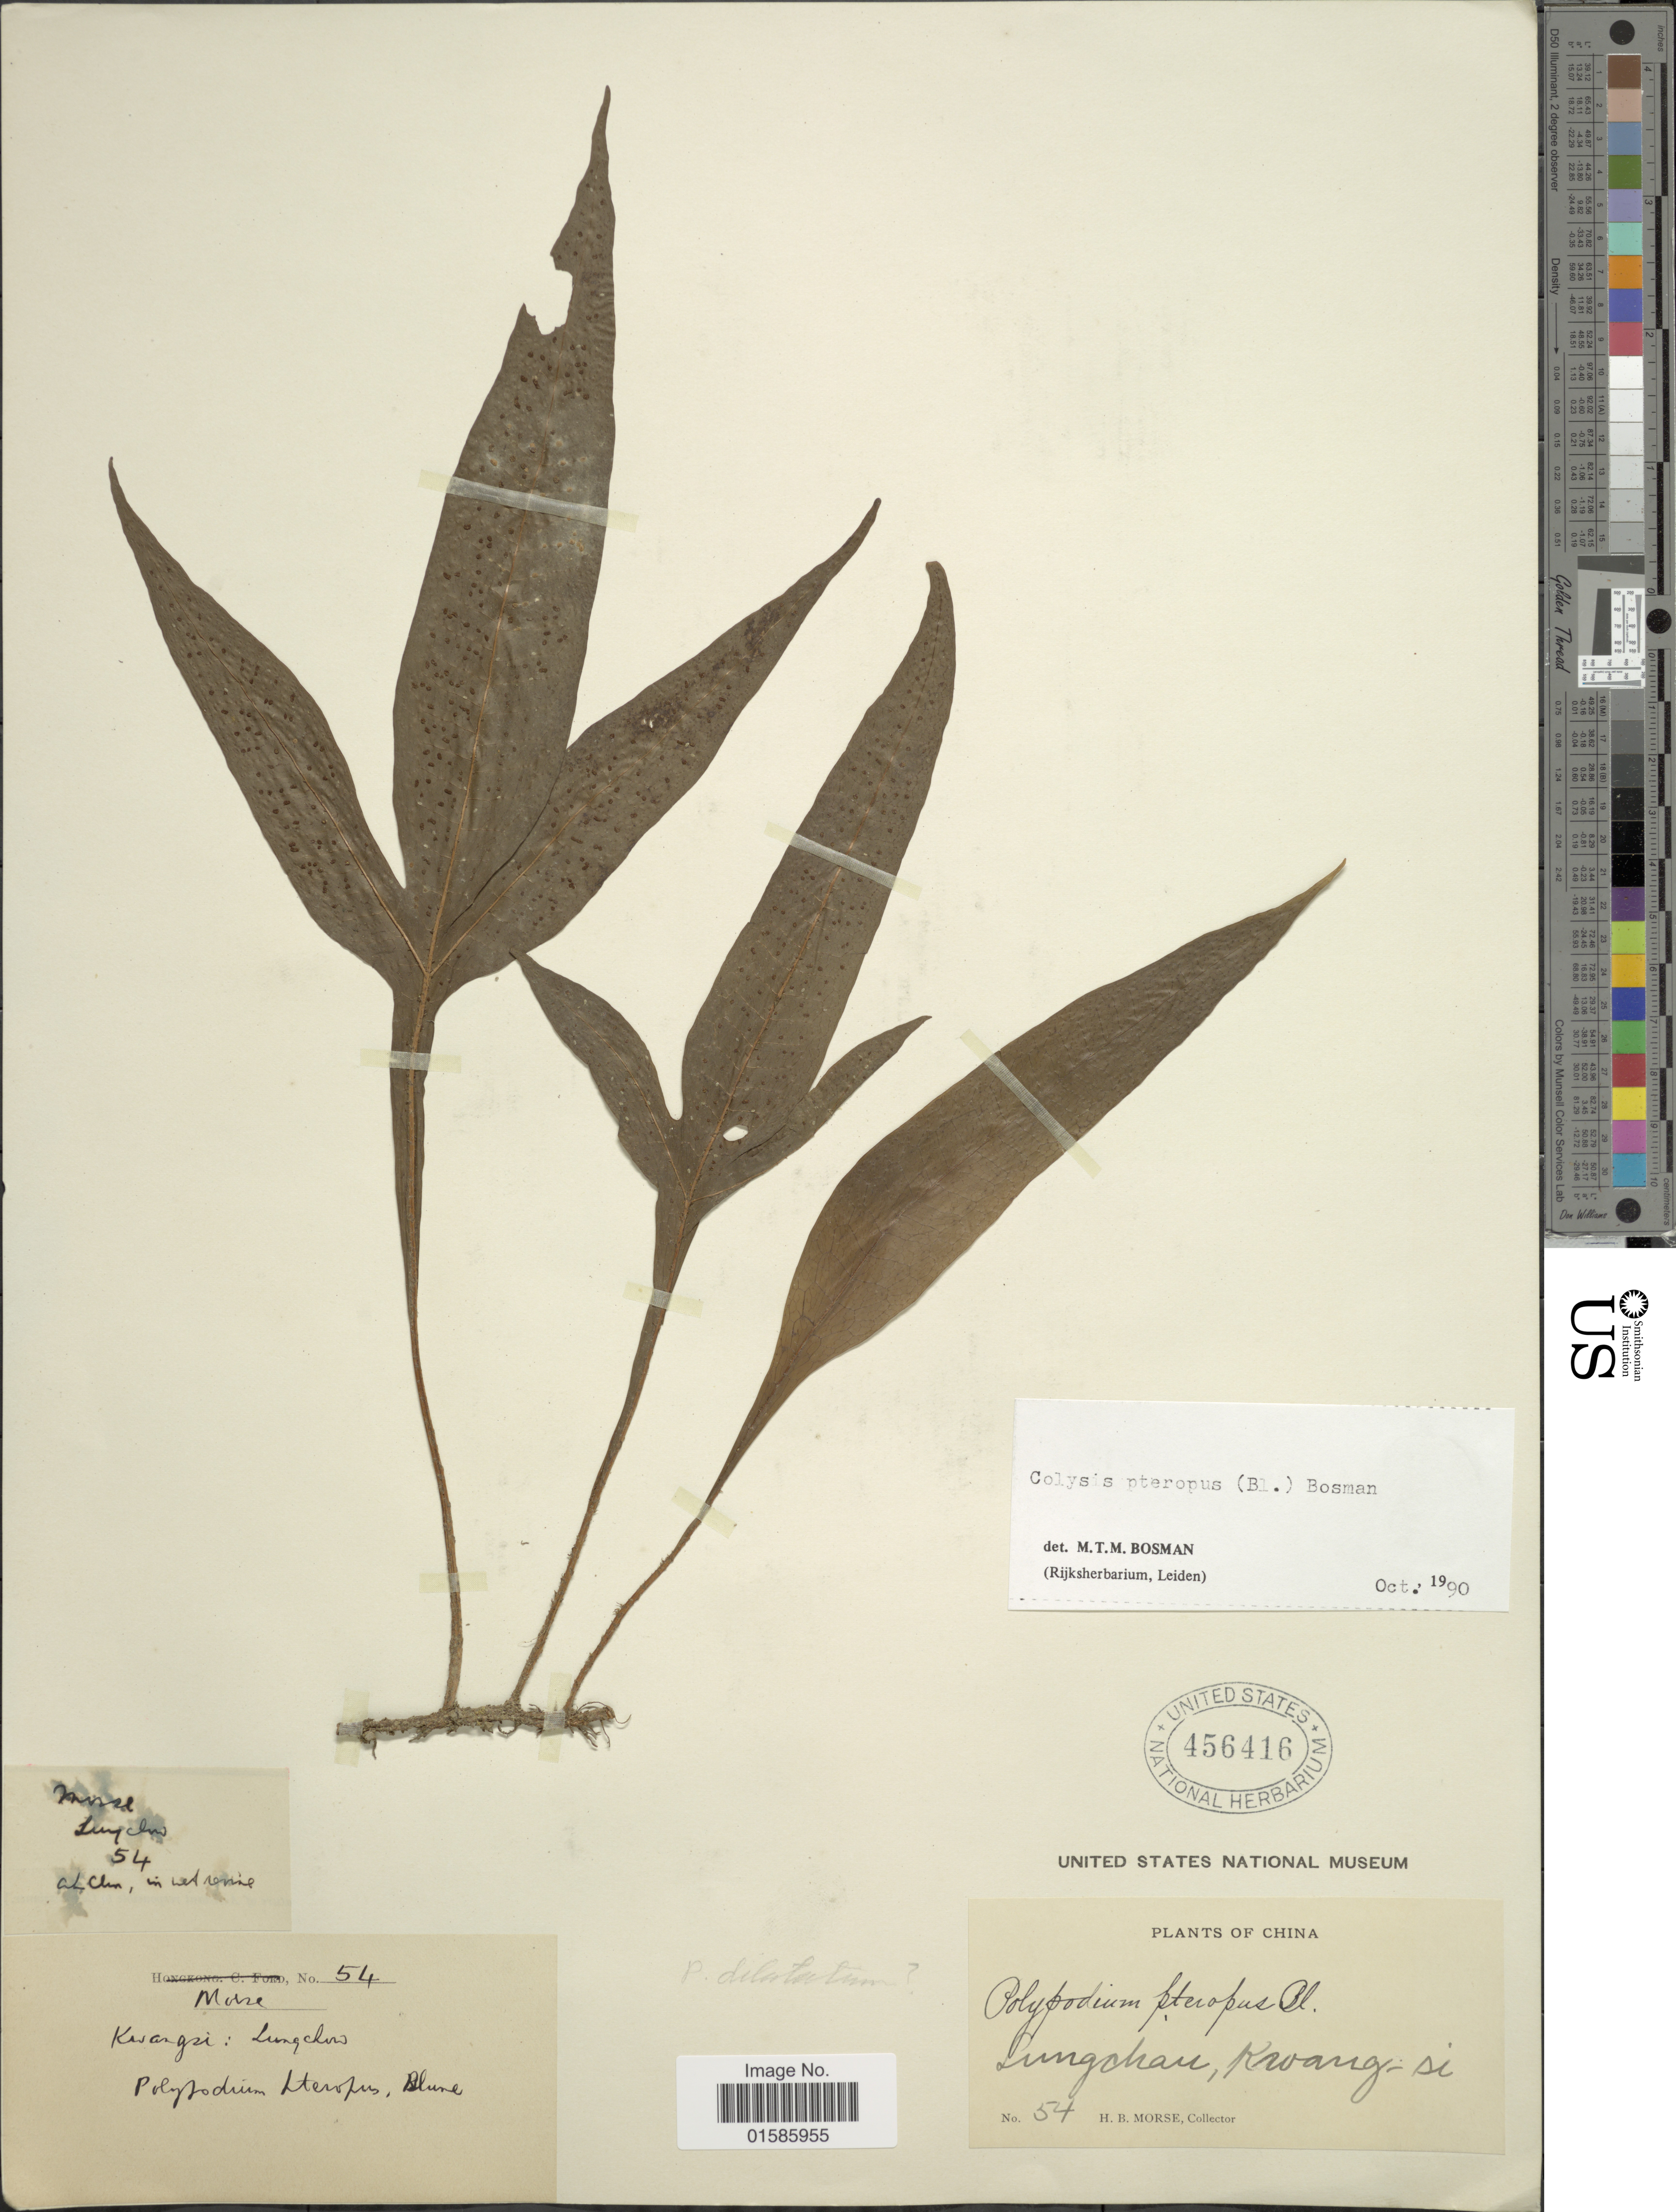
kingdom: Plantae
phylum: Tracheophyta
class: Polypodiopsida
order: Polypodiales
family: Polypodiaceae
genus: Microsorum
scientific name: Microsorum pteropus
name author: (Blume) Copel.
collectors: H. Morse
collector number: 54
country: China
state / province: Guangxi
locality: Kwangsi: Lungchau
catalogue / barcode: US 456416